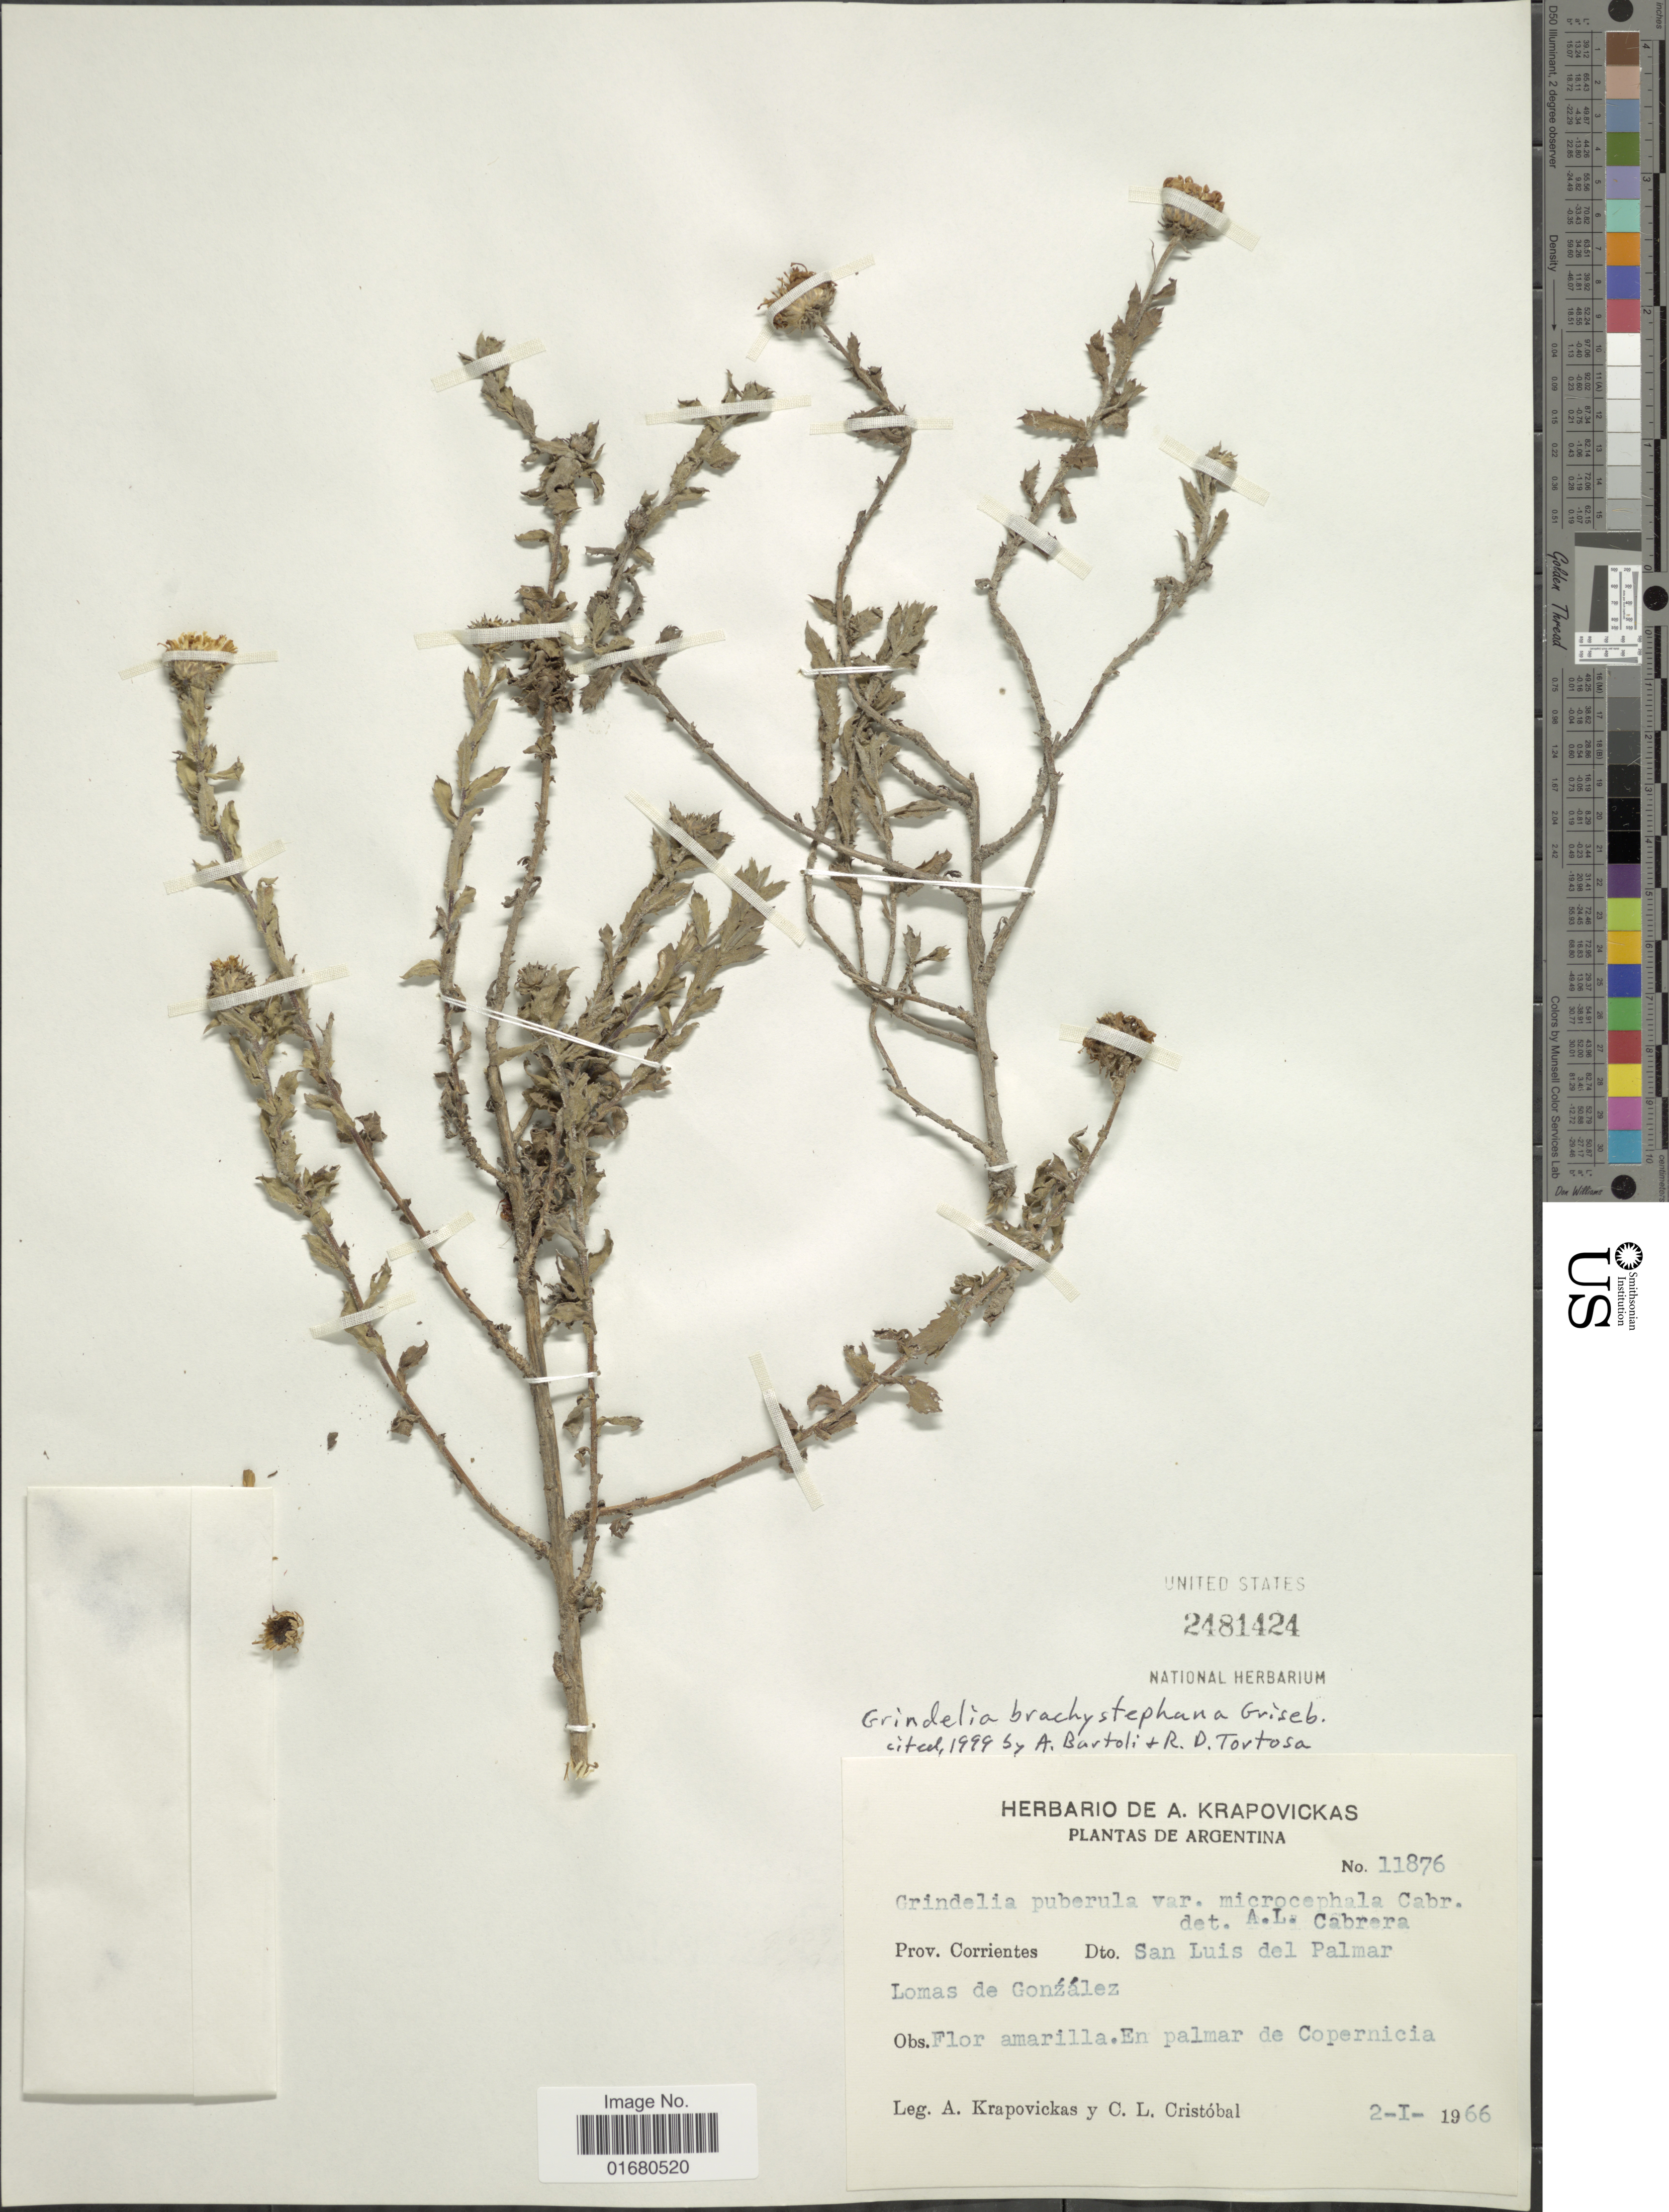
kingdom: Plantae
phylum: Tracheophyta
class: Magnoliopsida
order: Asterales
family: Asteraceae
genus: Grindelia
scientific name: Grindelia brachystephana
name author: Griseb.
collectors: A. Krapovickas & C. L. Cristóbal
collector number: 11876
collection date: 1966-01-02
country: Argentina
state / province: Corrientes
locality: Dto. San Luis de Palmar, Lomas de Gonzalez, Flor amarillos, En palmar de Copernicia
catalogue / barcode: US 2481424